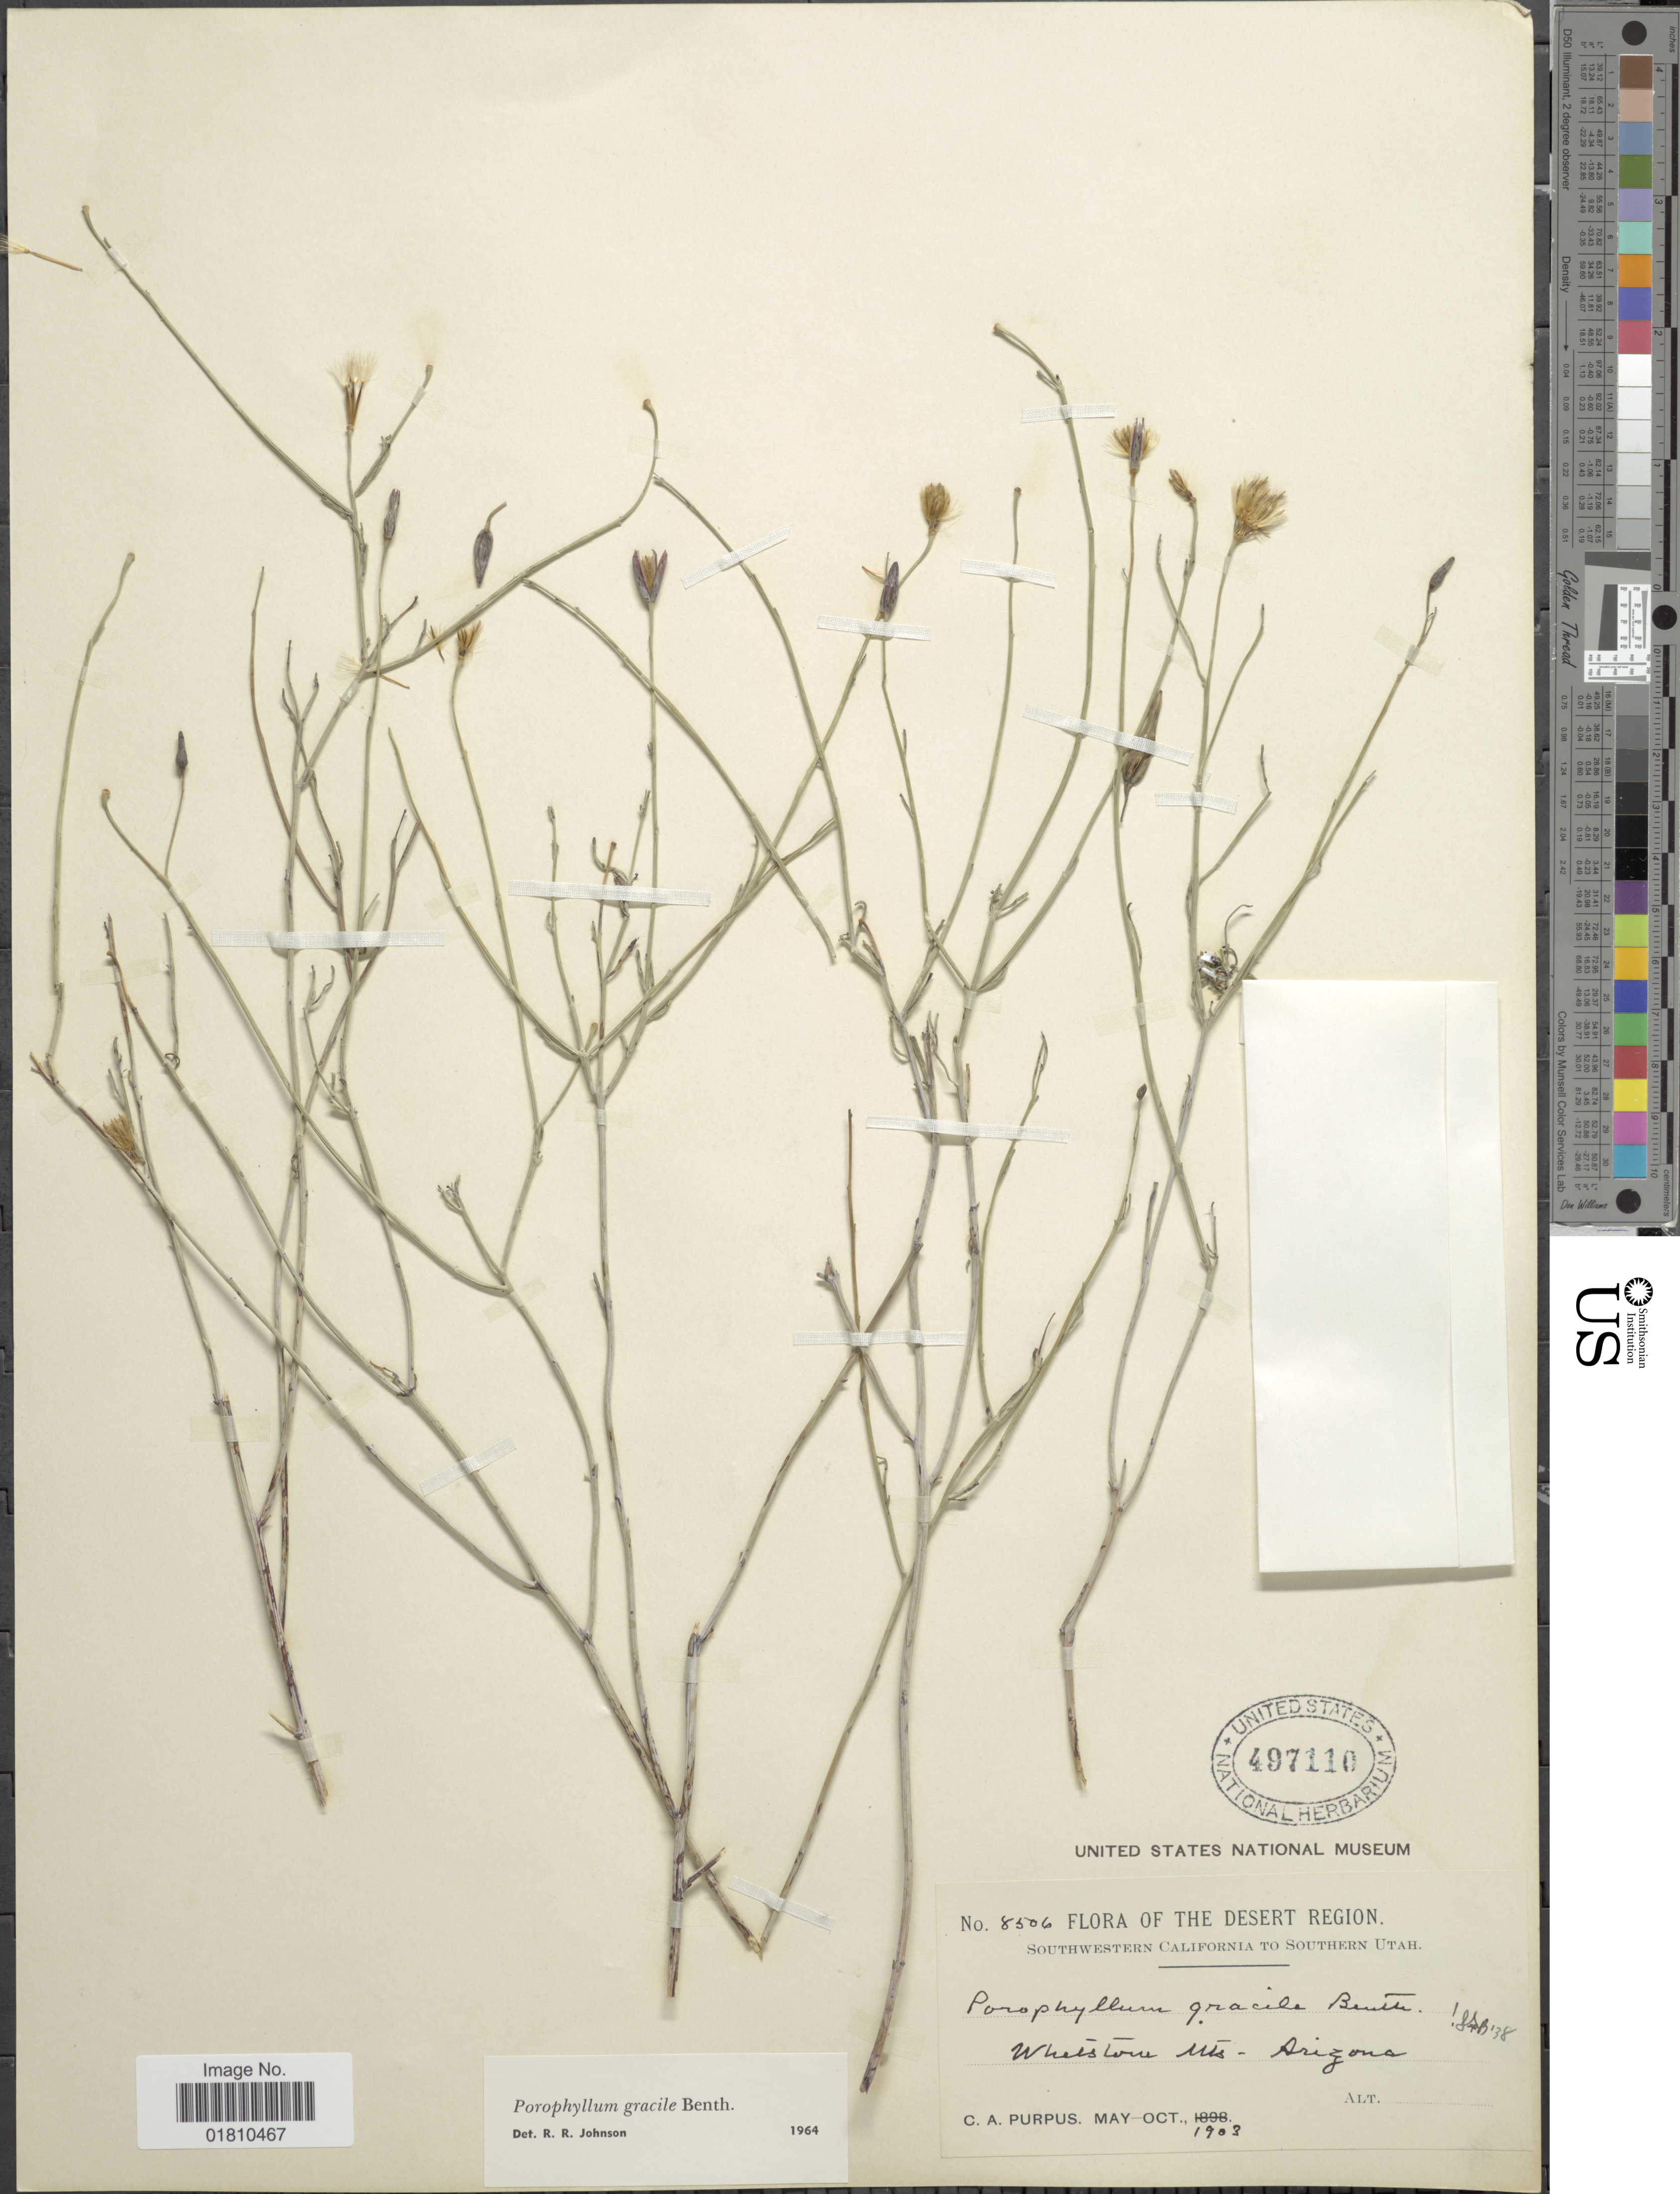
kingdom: Plantae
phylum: Tracheophyta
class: Magnoliopsida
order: Asterales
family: Asteraceae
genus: Porophyllum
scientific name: Porophyllum gracile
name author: Benth.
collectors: C. A. Purpus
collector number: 8506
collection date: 1903-05/1903-10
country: United States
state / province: Arizona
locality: Desert Region, Whetstone Mts.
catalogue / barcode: US 497110